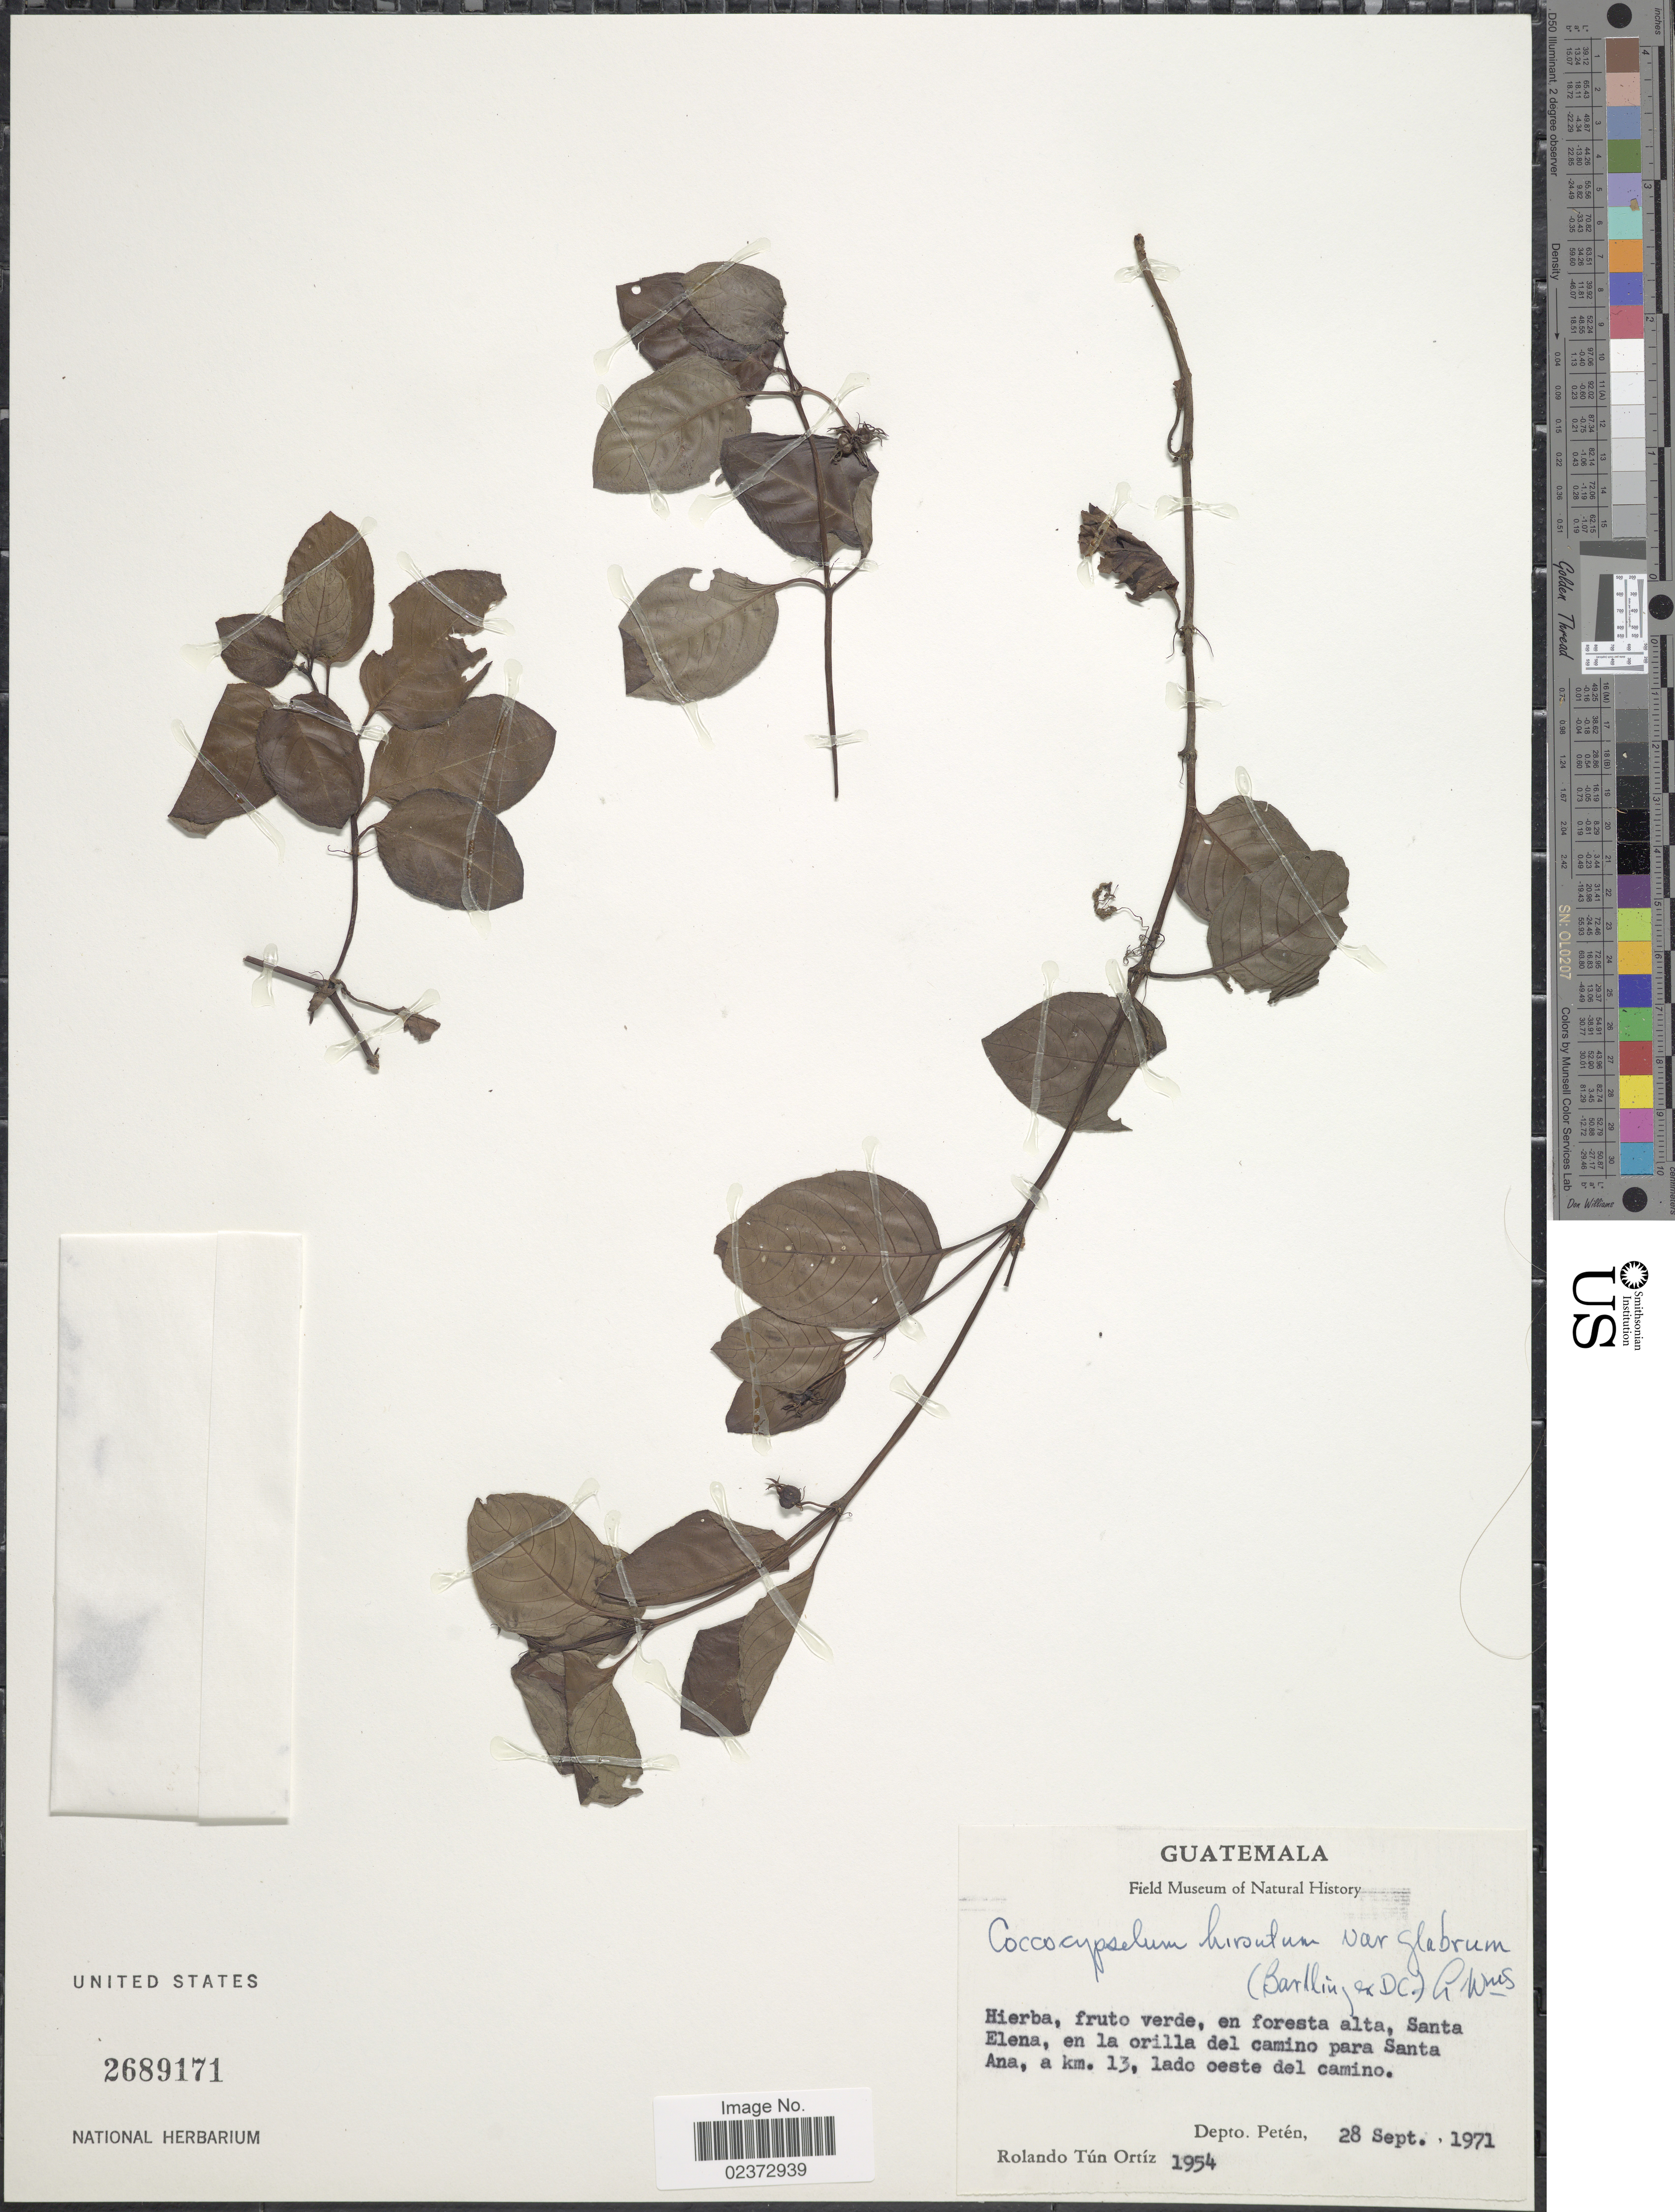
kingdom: Plantae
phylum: Tracheophyta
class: Magnoliopsida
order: Gentianales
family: Rubiaceae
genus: Coccocypselum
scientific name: Coccocypselum hispidulum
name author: (Standl.) Standl.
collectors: R. T. Ortíz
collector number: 1954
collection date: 1971-09-28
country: Guatemala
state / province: El Petén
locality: Fruto verde en foresta alta, Santa Elena, en la orilla del camino para Santa Ana, a km. 13, lado oeste del camino, Depto Petén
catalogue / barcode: US 2689171